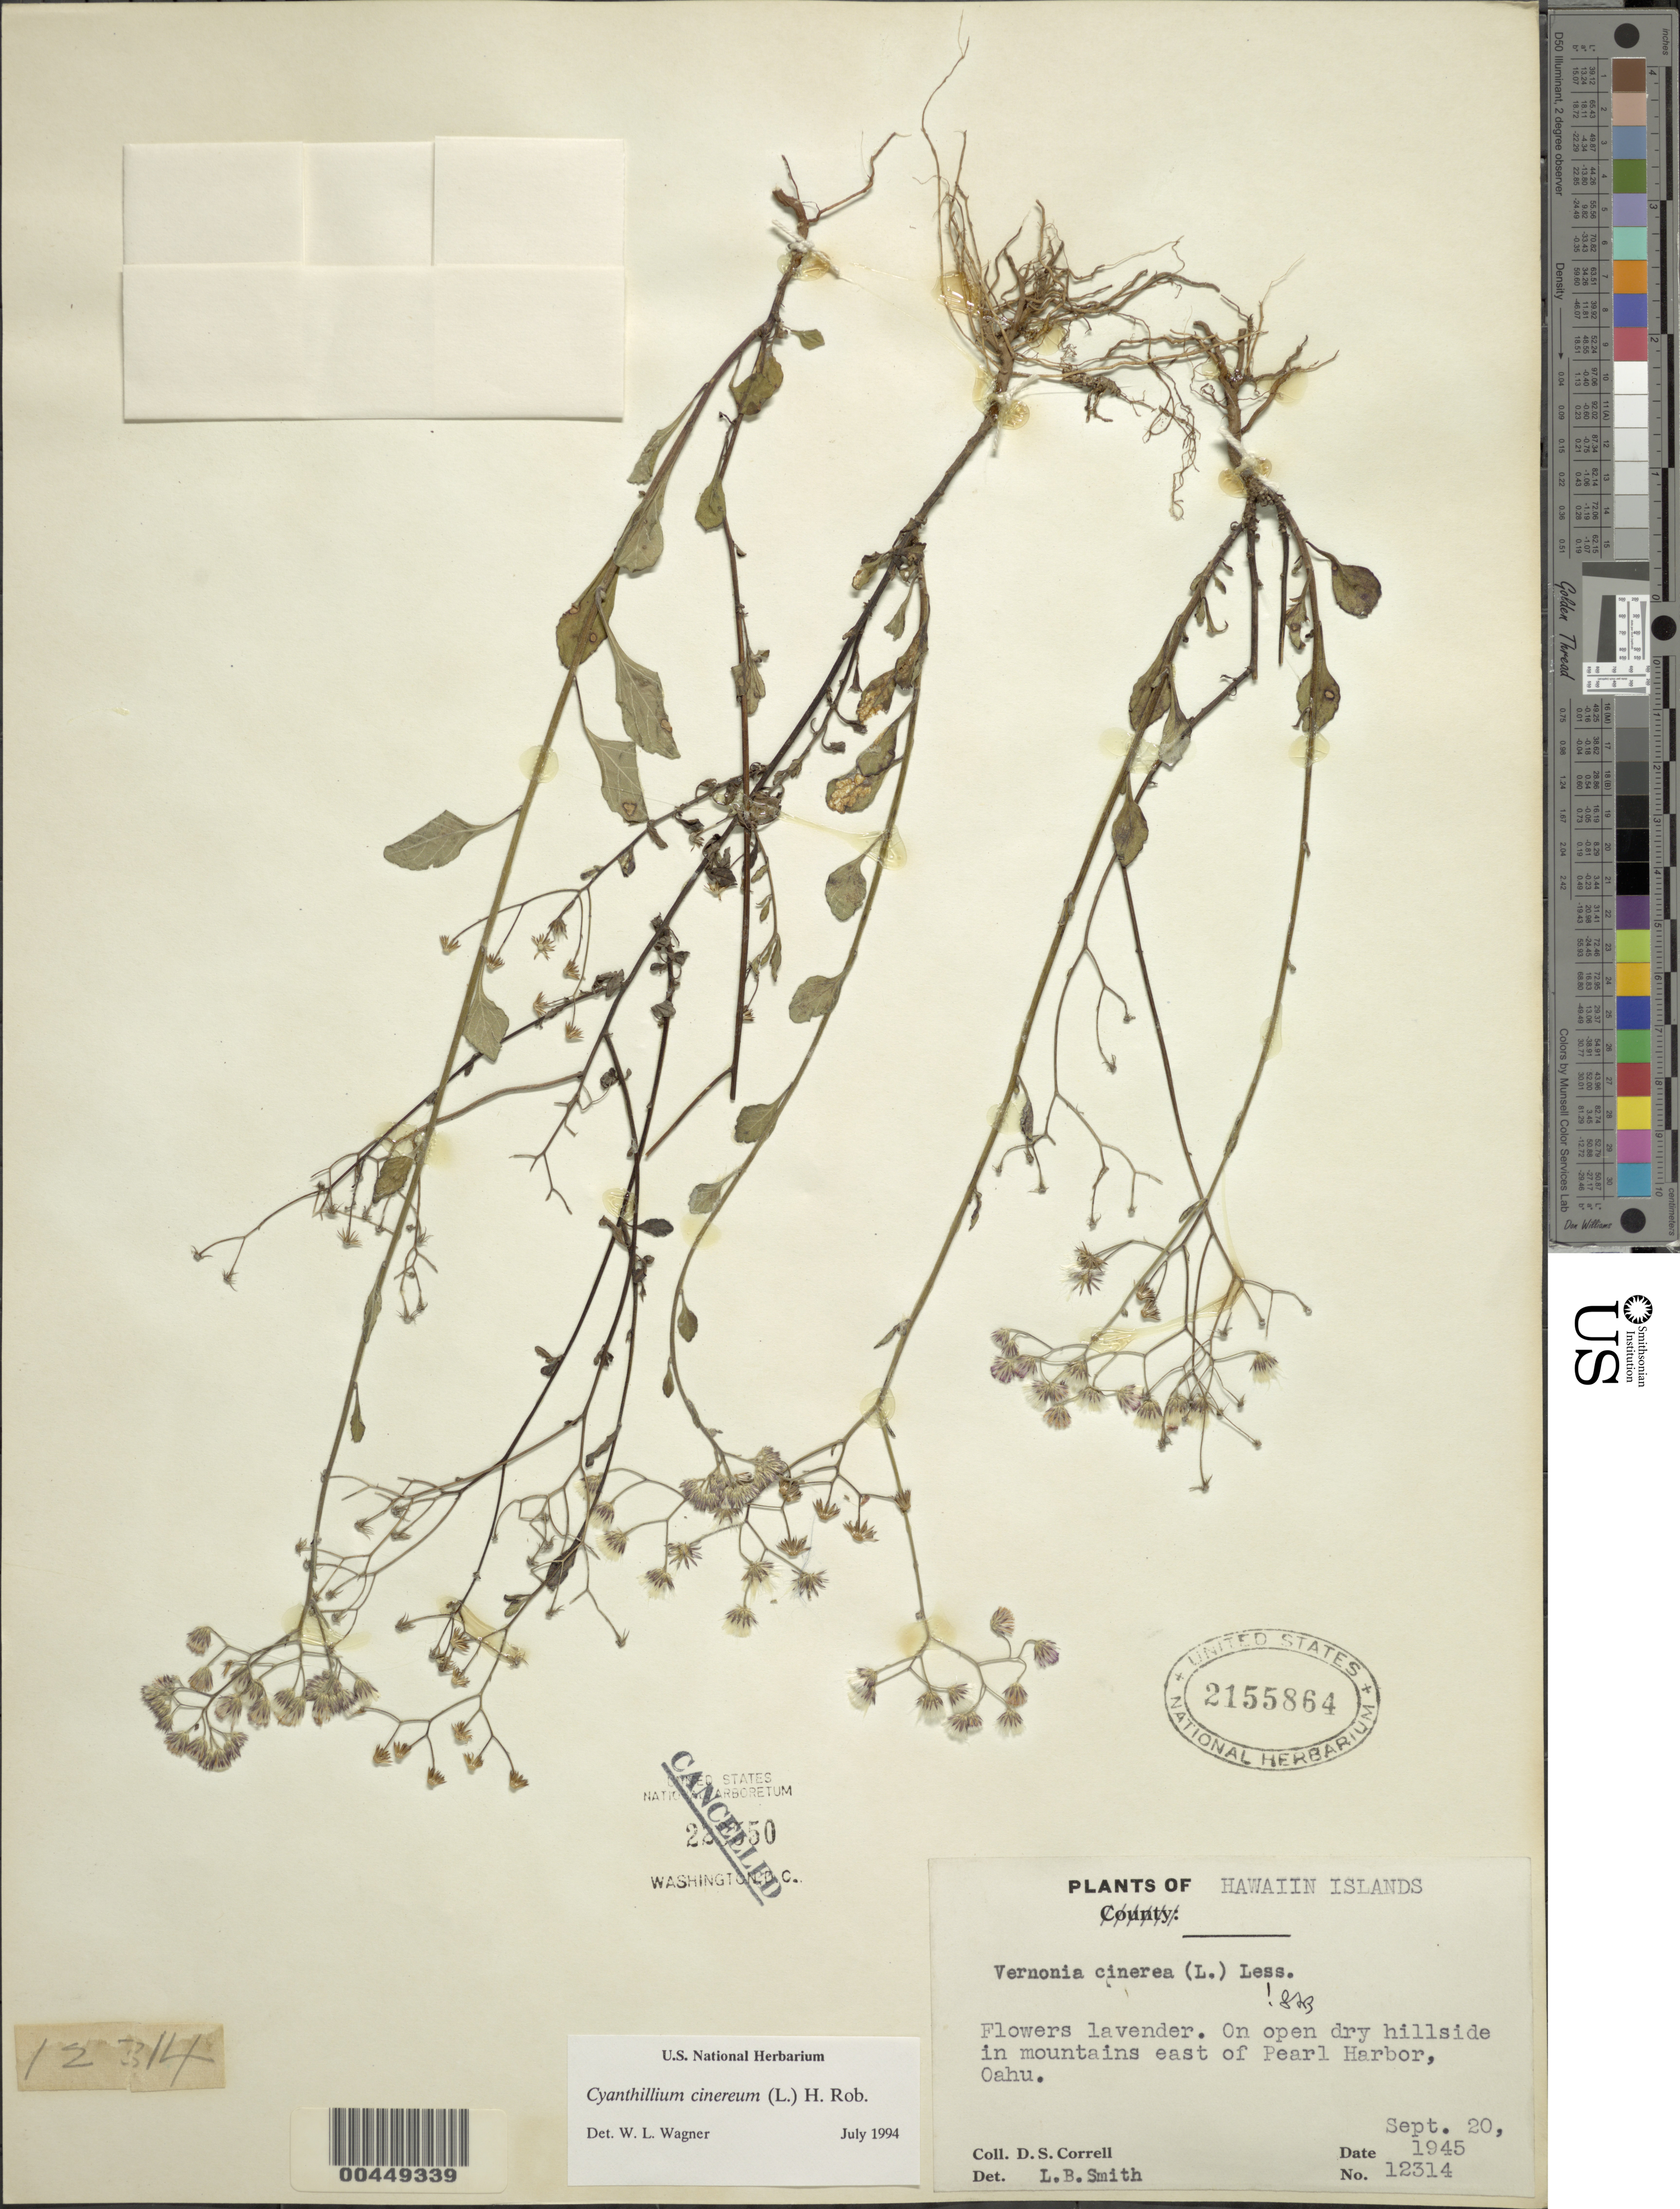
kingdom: Plantae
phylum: Tracheophyta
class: Magnoliopsida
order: Asterales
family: Asteraceae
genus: Cyanthillium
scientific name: Cyanthillium cinereum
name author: (L.) H. Rob.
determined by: Wagner, W. L., (BOT), Smithsonian Institution - National Museum of Natural History (UNITED STATES)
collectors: D. S. Correll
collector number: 12314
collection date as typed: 20 Sep 1945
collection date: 1945-09-20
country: United States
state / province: Hawaii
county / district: Honolulu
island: Oahu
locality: In mts E of Pearl Harbor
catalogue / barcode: US 2155864